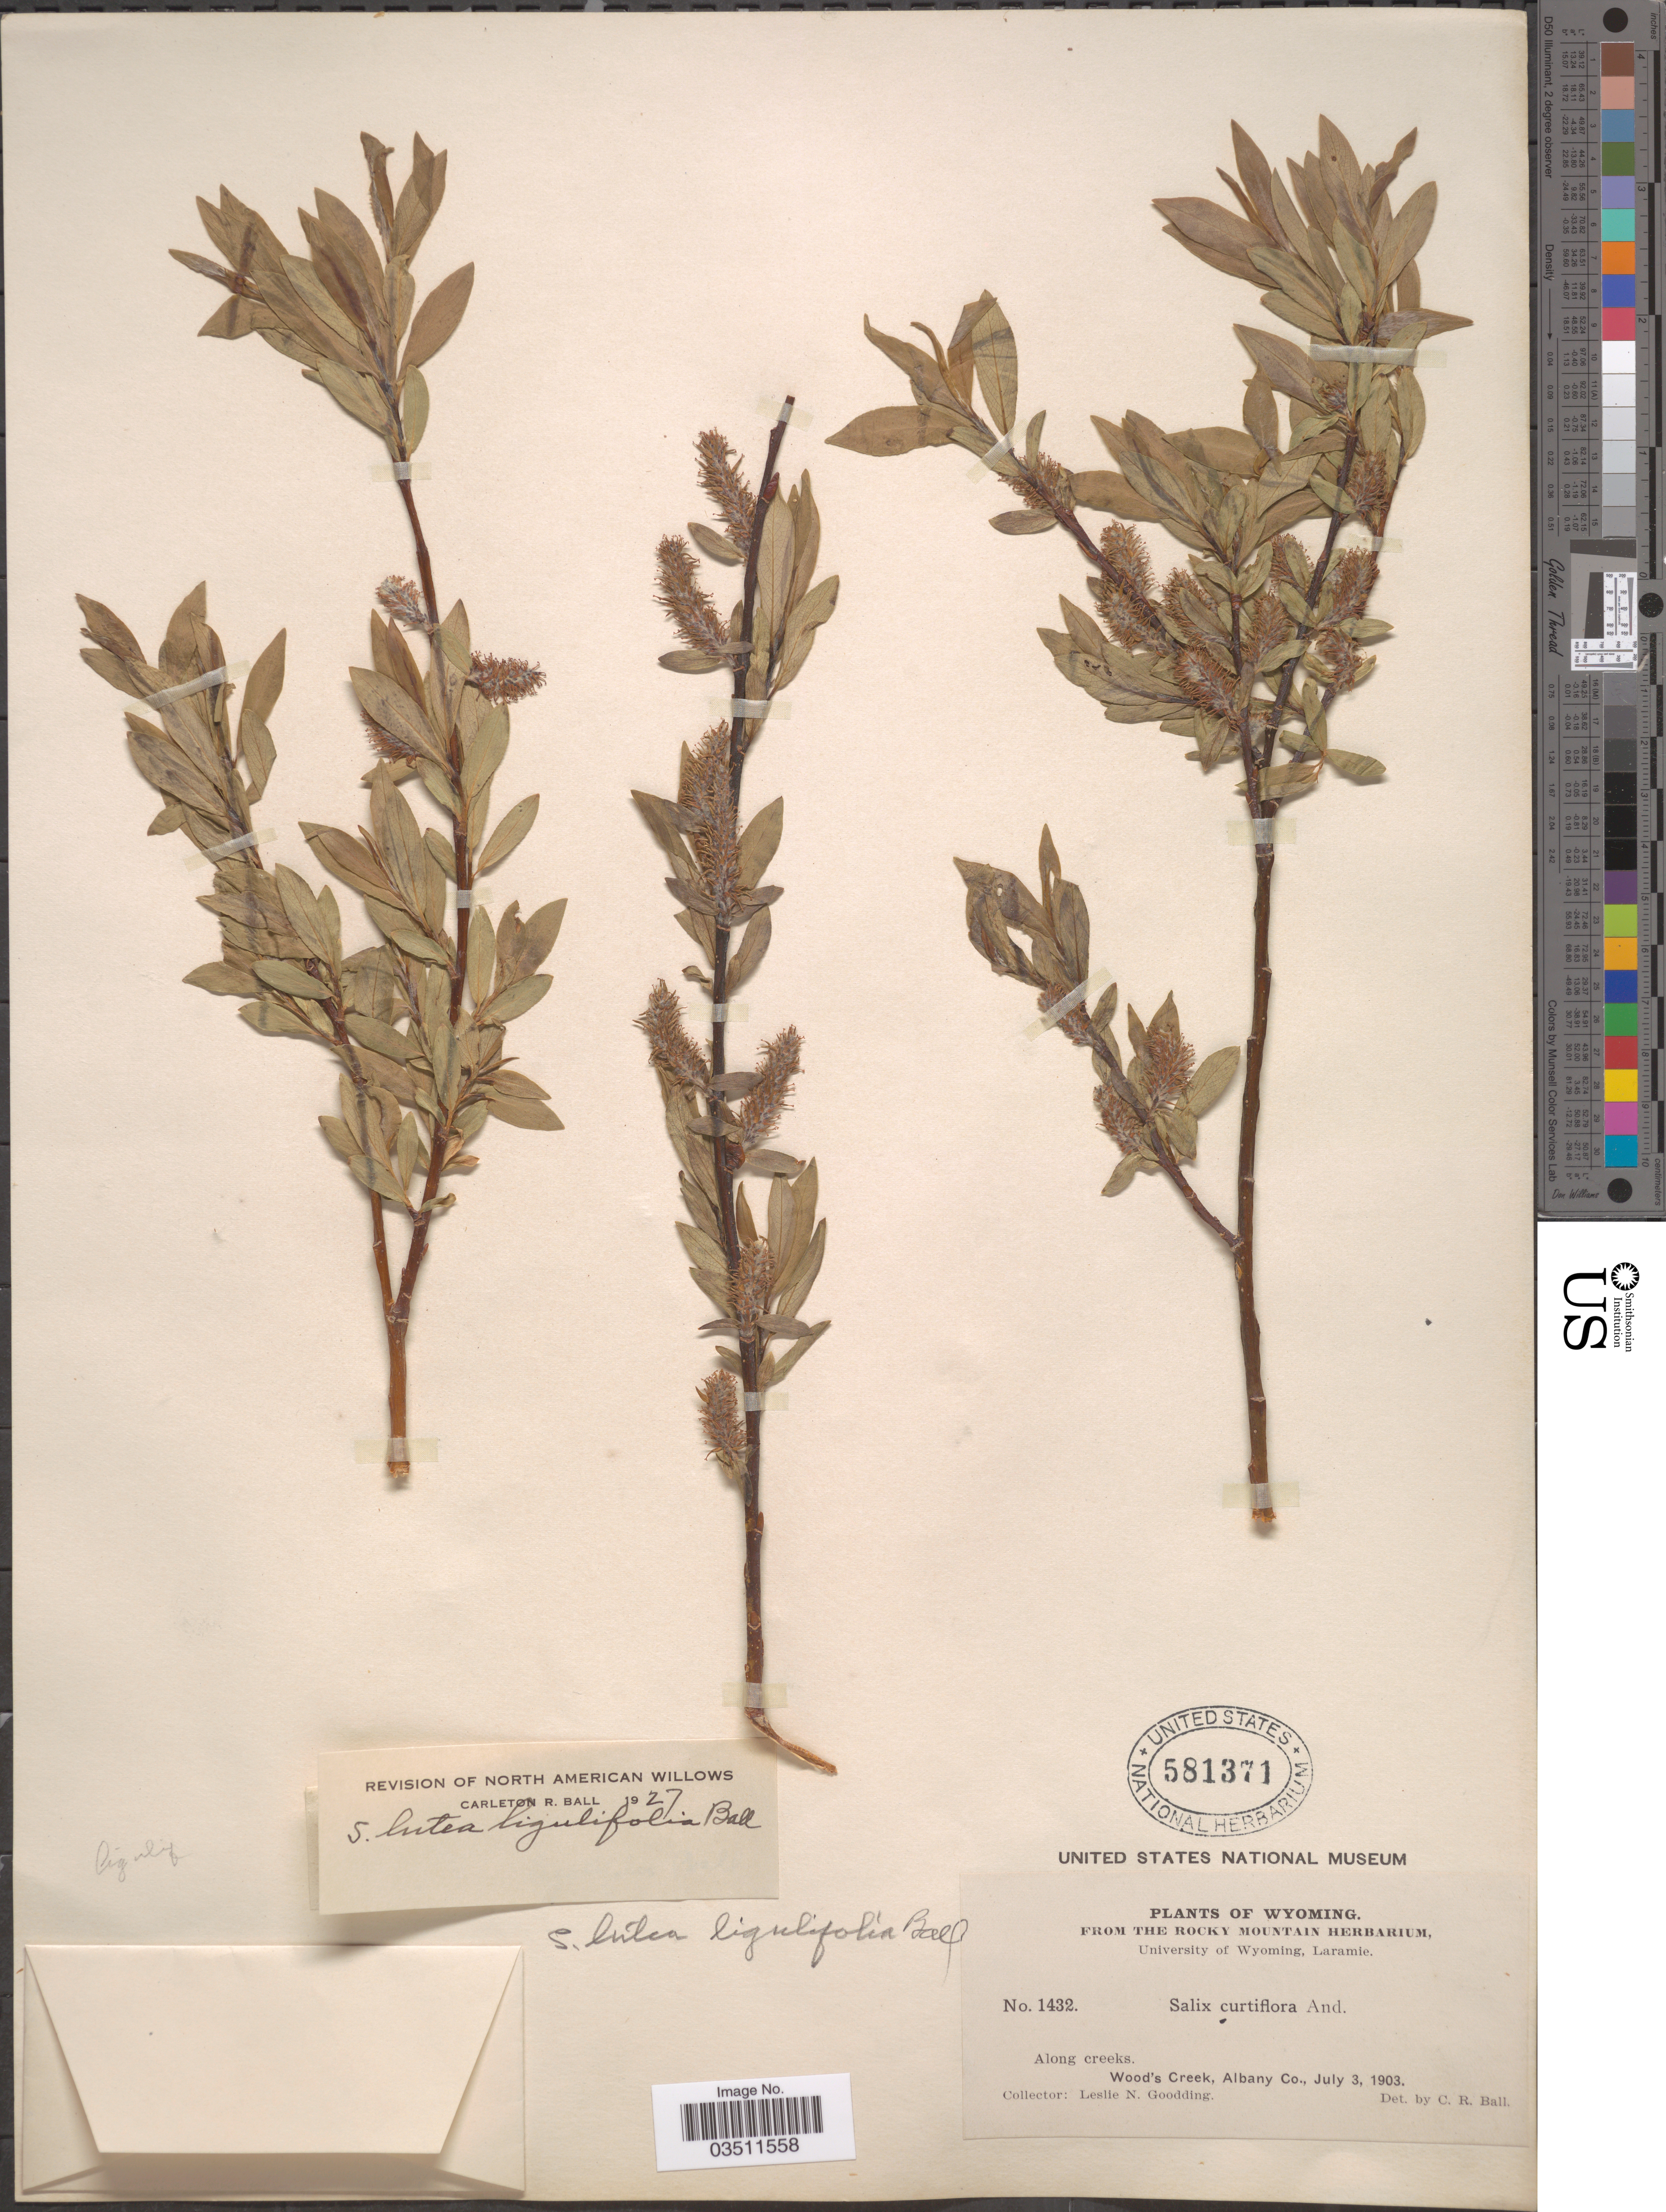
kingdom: Plantae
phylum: Tracheophyta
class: Magnoliopsida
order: Malpighiales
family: Salicaceae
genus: Salix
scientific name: Salix ligulifolia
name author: (C.R. Ball) C.R. Ball ex C.K. Schneid.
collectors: L. N. Goodding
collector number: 1432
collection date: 1903-07-03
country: United States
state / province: Wyoming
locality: Along creeks. Wood's Creek, Albany Co.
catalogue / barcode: US 581371